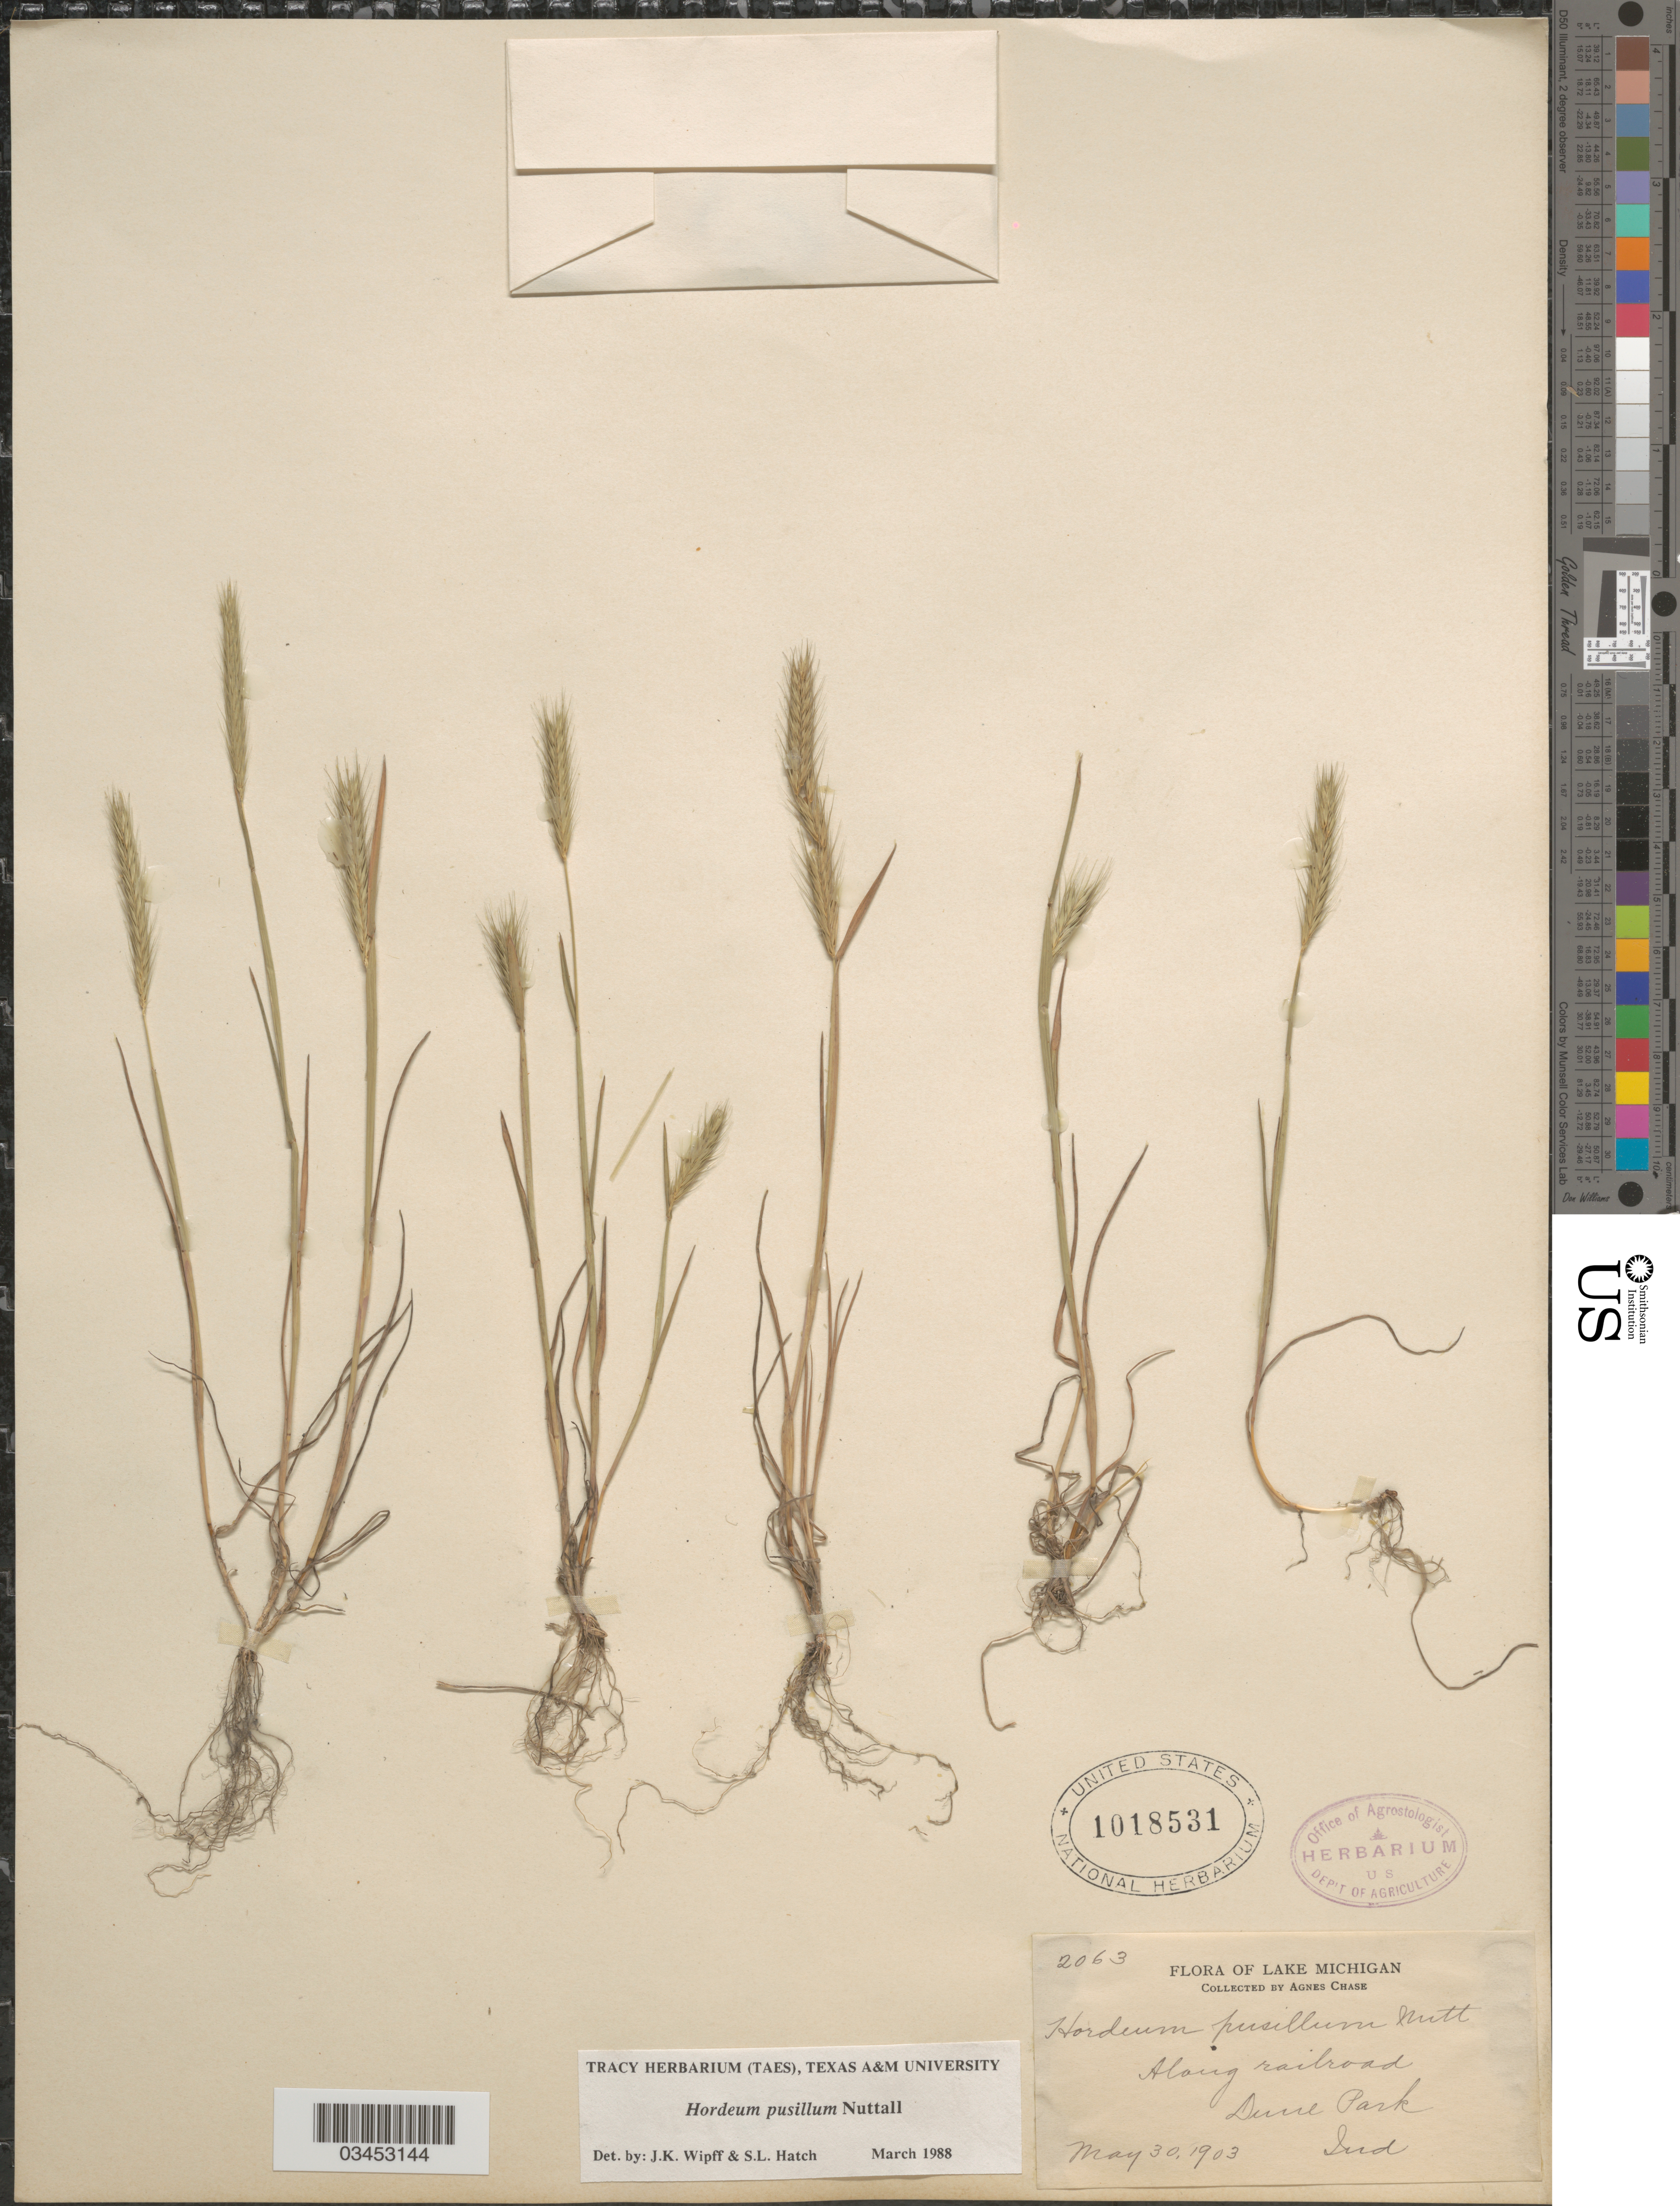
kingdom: Plantae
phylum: Tracheophyta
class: Liliopsida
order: Poales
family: Poaceae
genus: Hordeum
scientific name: Hordeum pusillum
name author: Nutt.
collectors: A. Chase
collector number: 2063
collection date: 1903-05-30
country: United States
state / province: Indiana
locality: Lake Michigan. Along railroad Dune Park.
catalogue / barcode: US 1018531